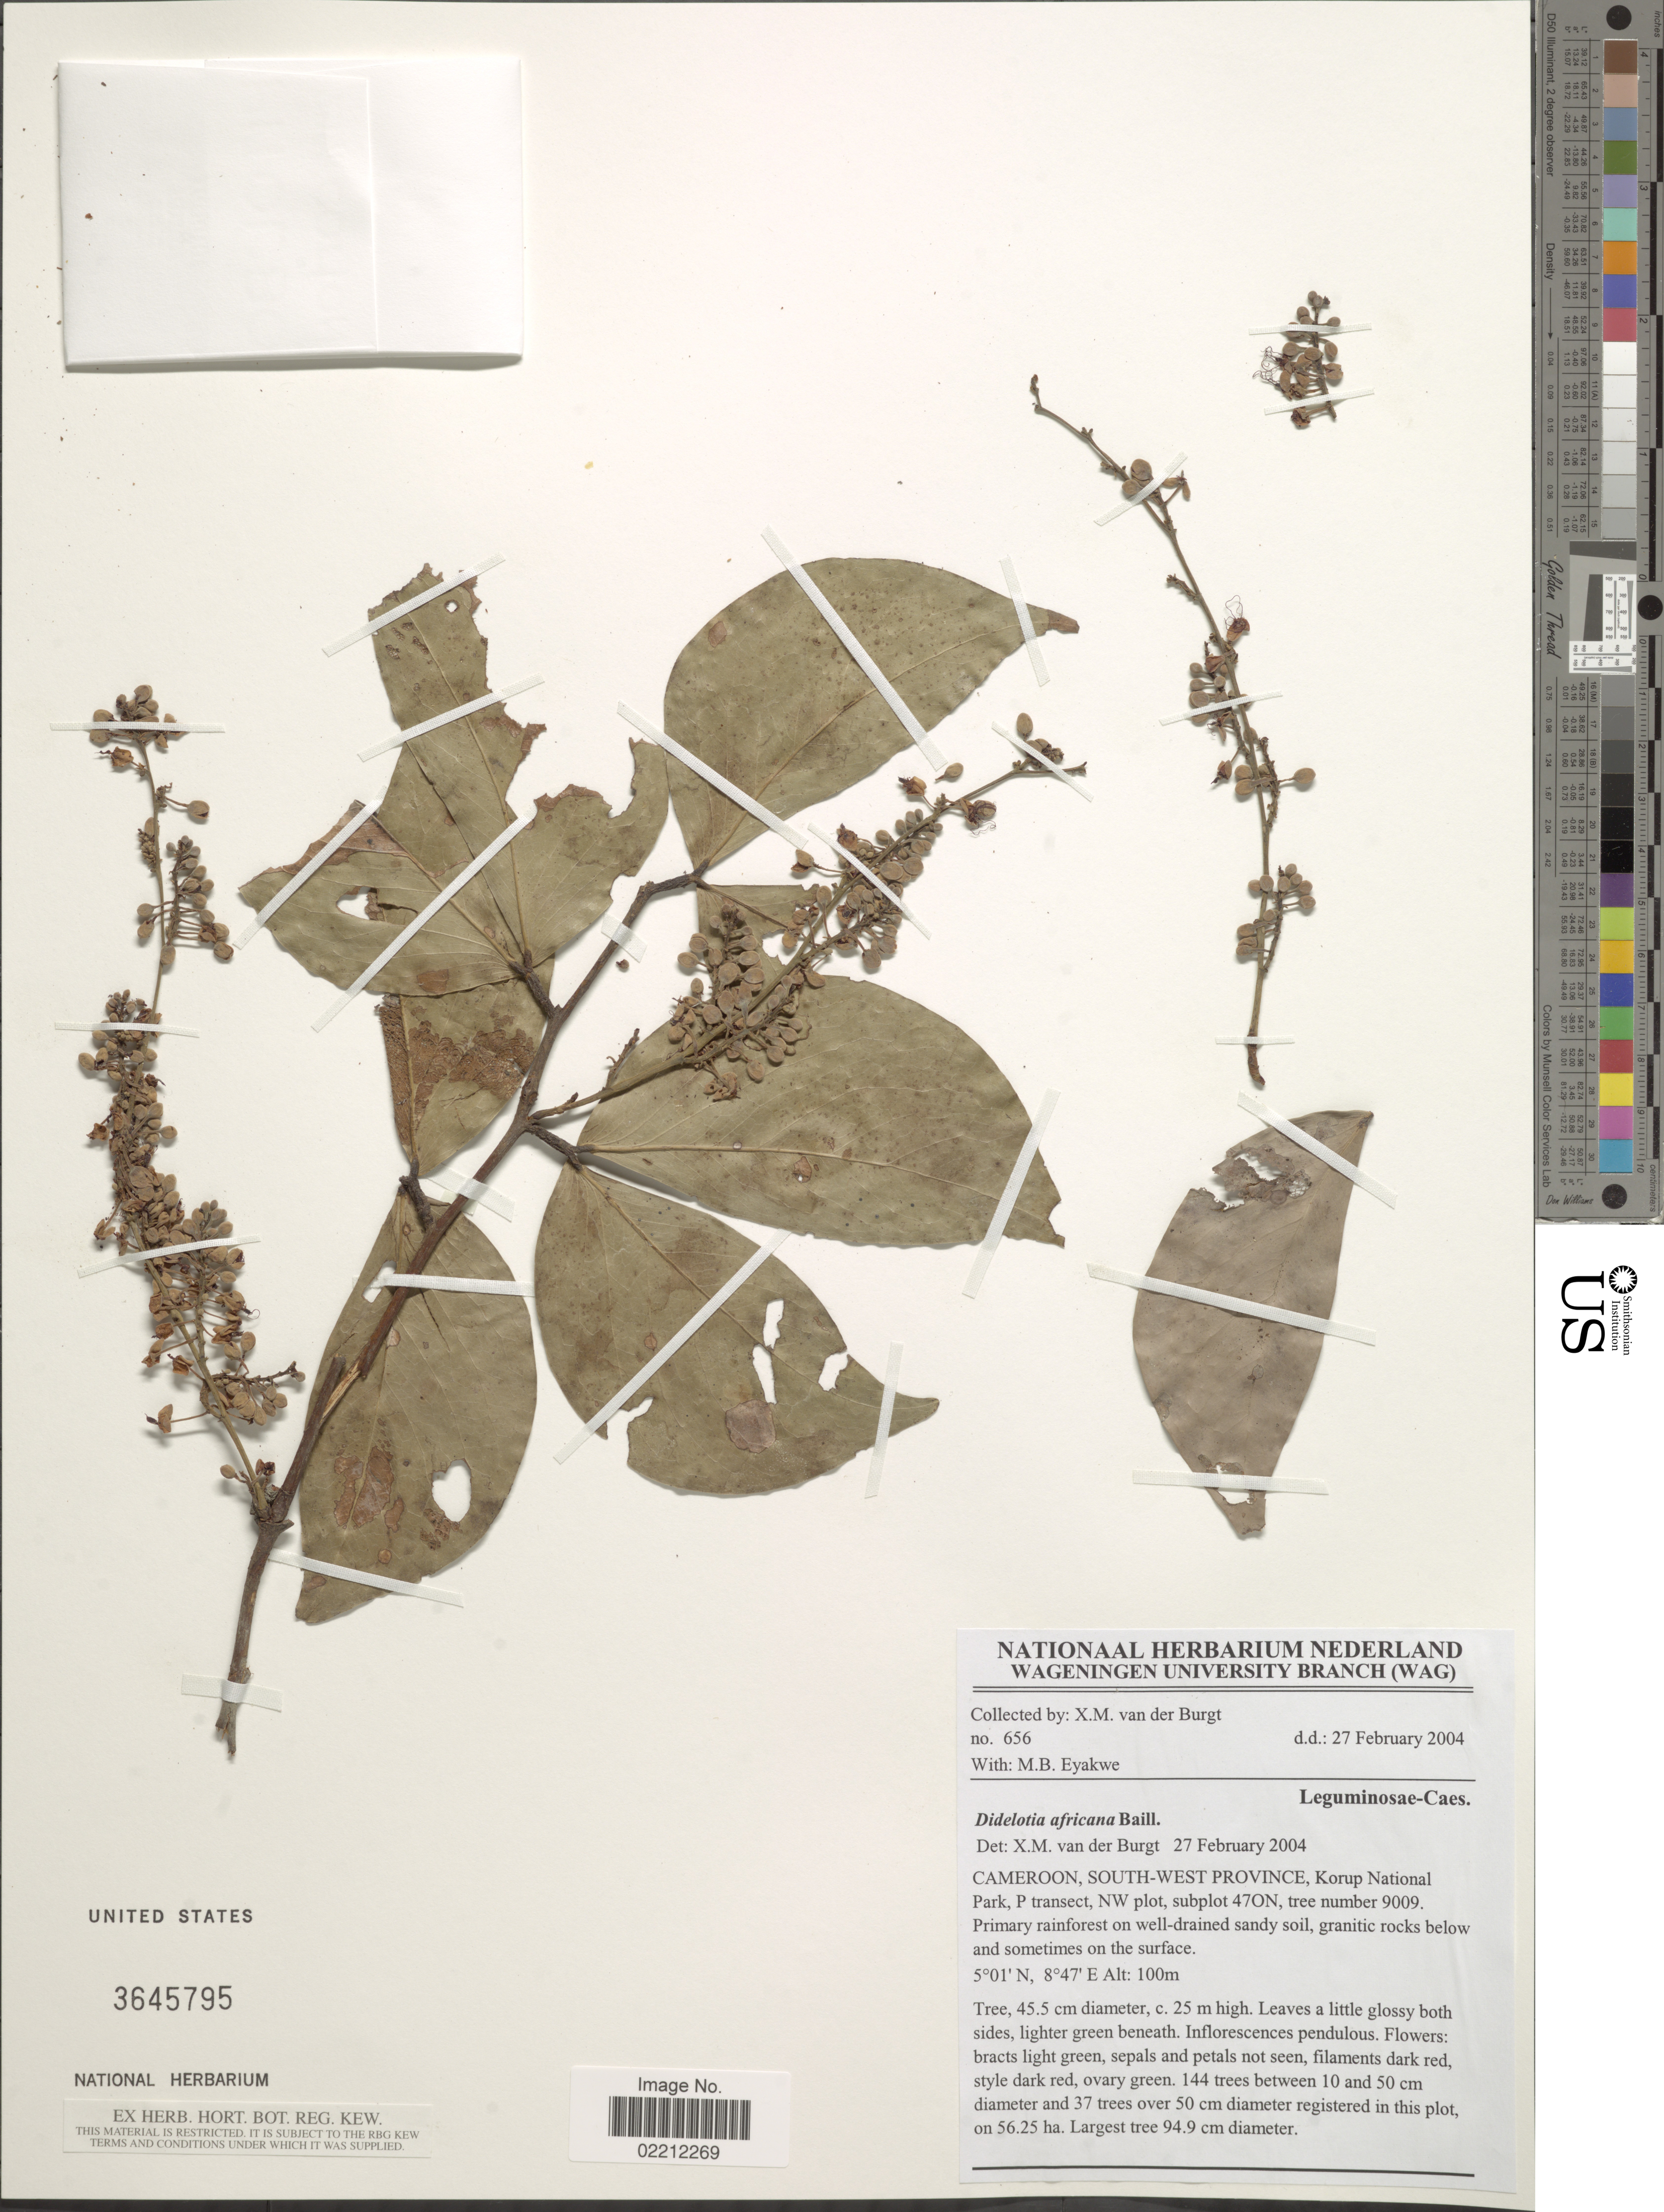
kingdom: Plantae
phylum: Tracheophyta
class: Magnoliopsida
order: Fabales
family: Fabaceae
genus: Didelotia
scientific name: Didelotia africana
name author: Baill.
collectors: X. M. van der Burgt & M. Eyakwe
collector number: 656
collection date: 2004-02-27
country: Cameroon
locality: South-West Province, Korup National Park, P transect, NW plot, subplot 47ON, tree number 9009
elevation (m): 100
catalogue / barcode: US 3645795